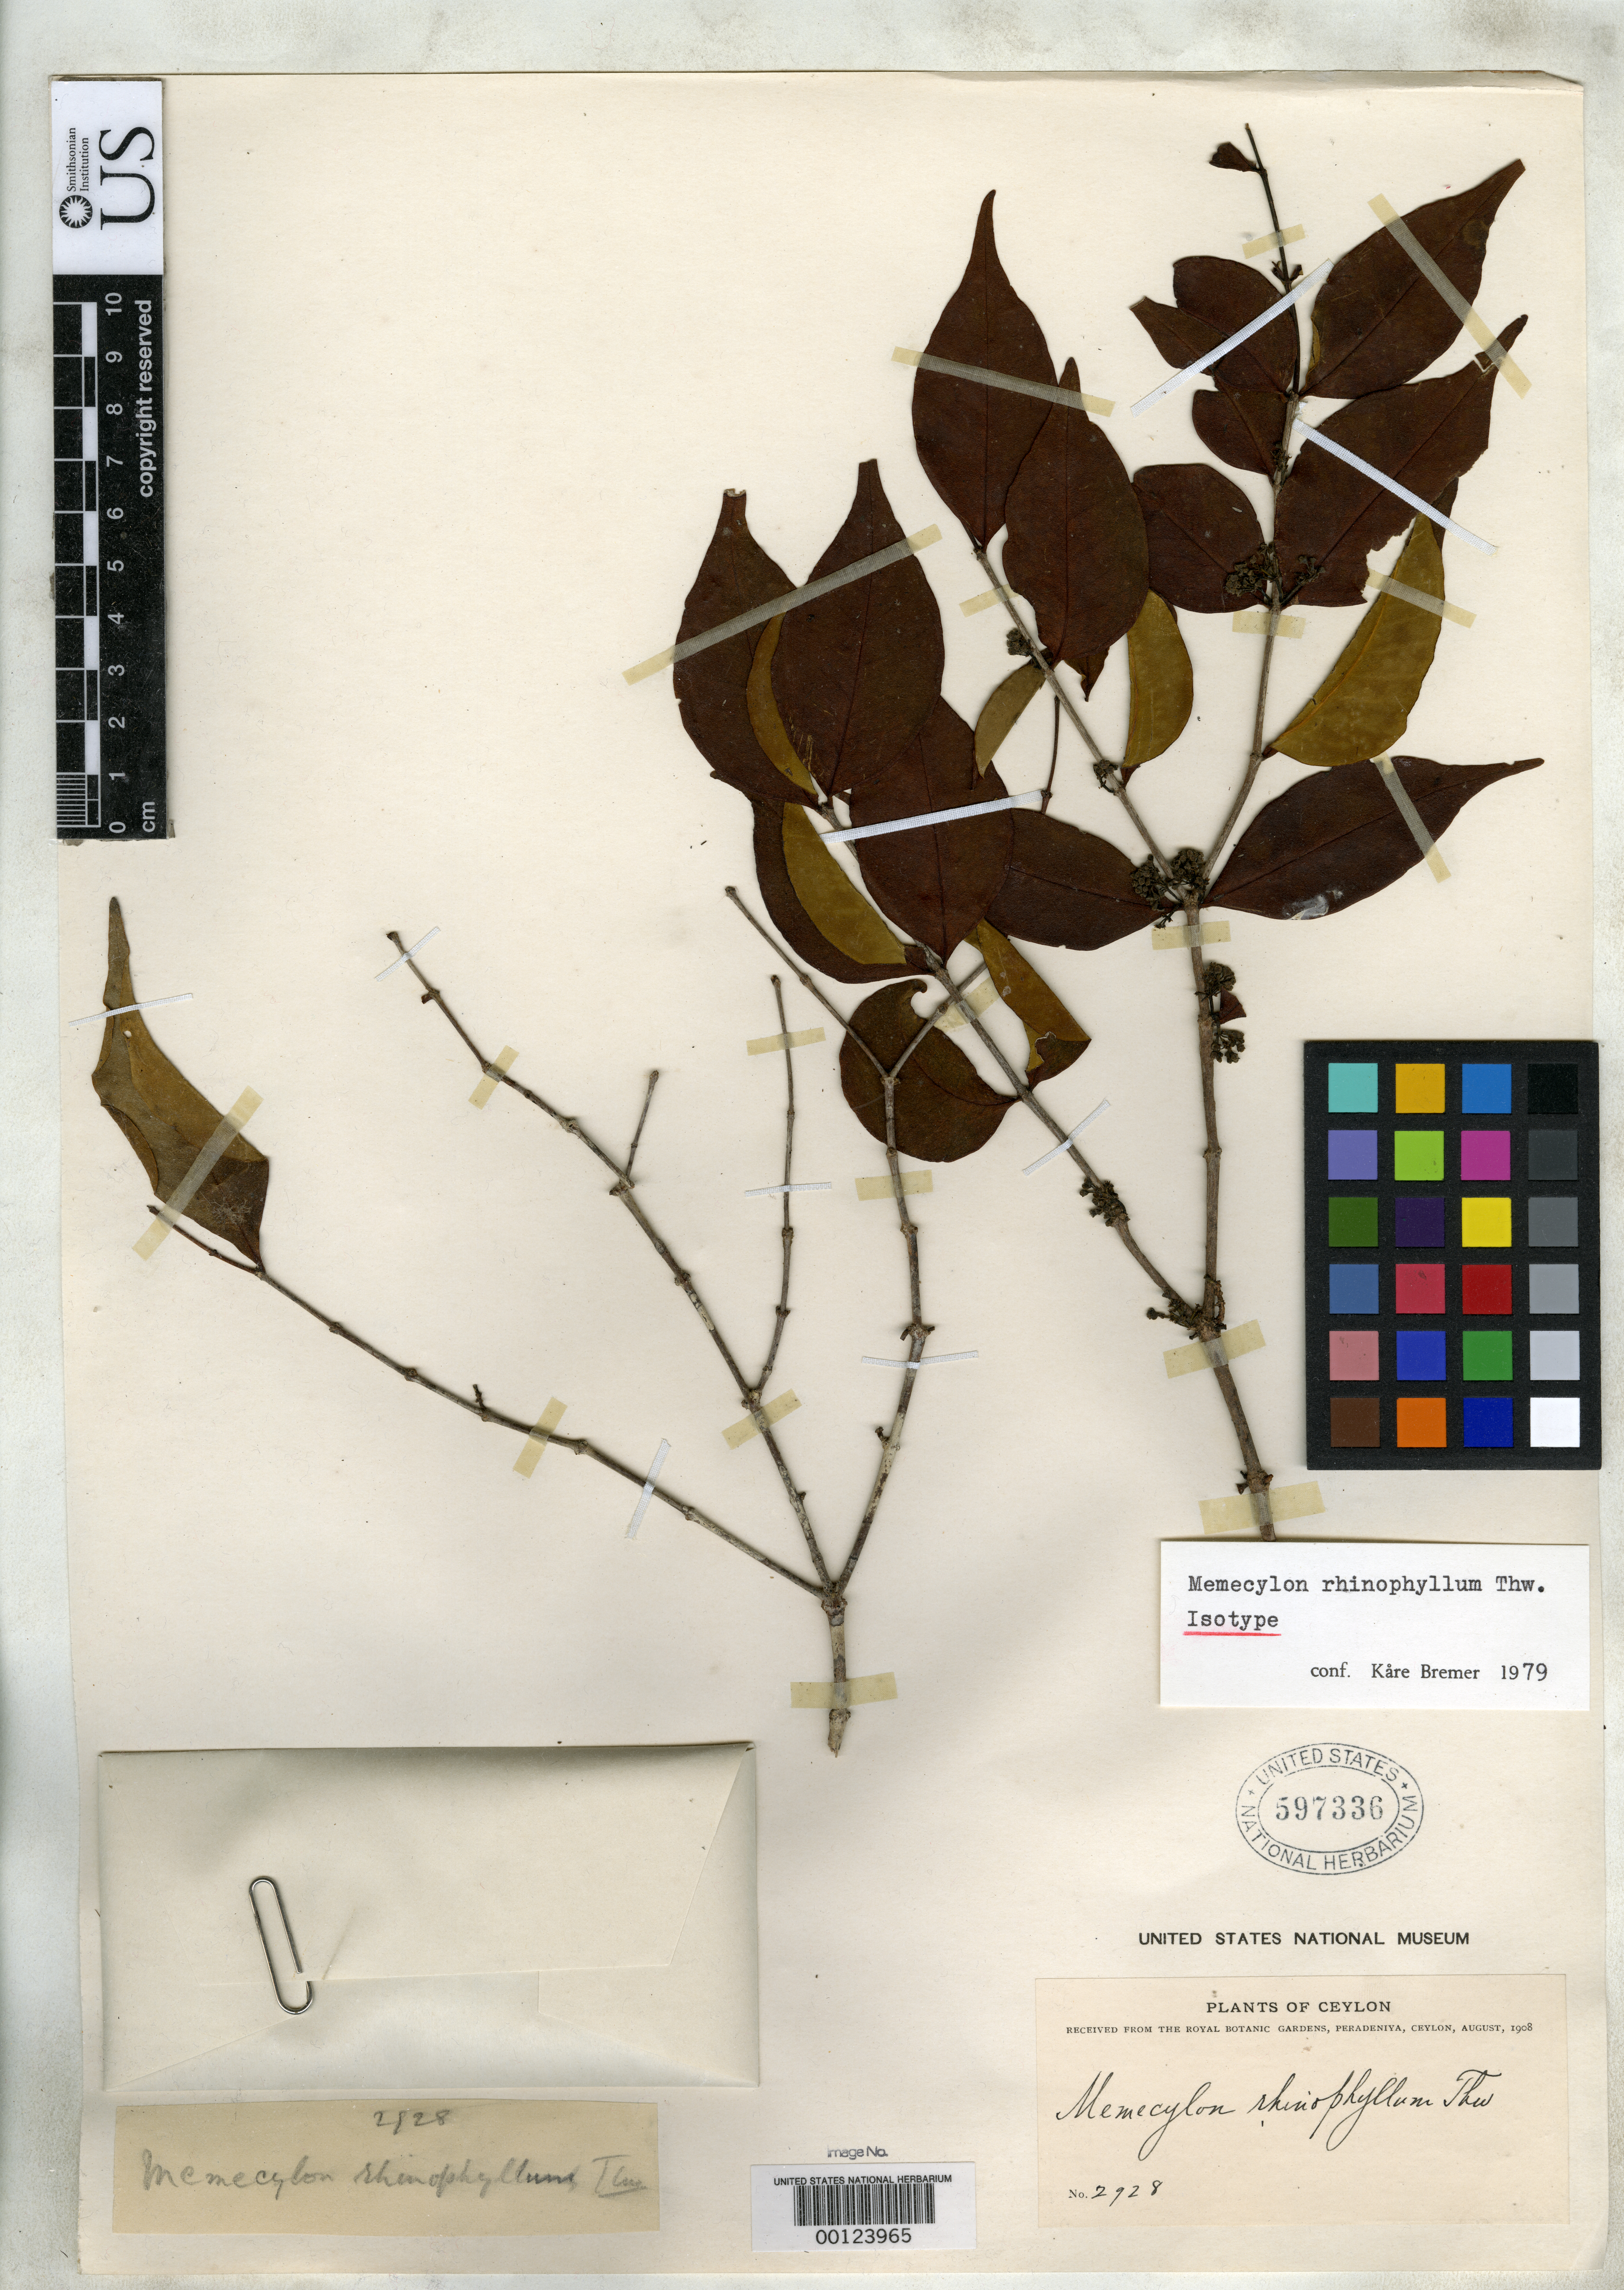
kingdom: Plantae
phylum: Tracheophyta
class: Magnoliopsida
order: Myrtales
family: Melastomataceae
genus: Memecylon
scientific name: Memecylon rhinophyllum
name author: Thwaites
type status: Isotype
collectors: G. H. K. Thwaites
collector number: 2928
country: Sri Lanka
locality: "Ceylon"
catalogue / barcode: US 597336